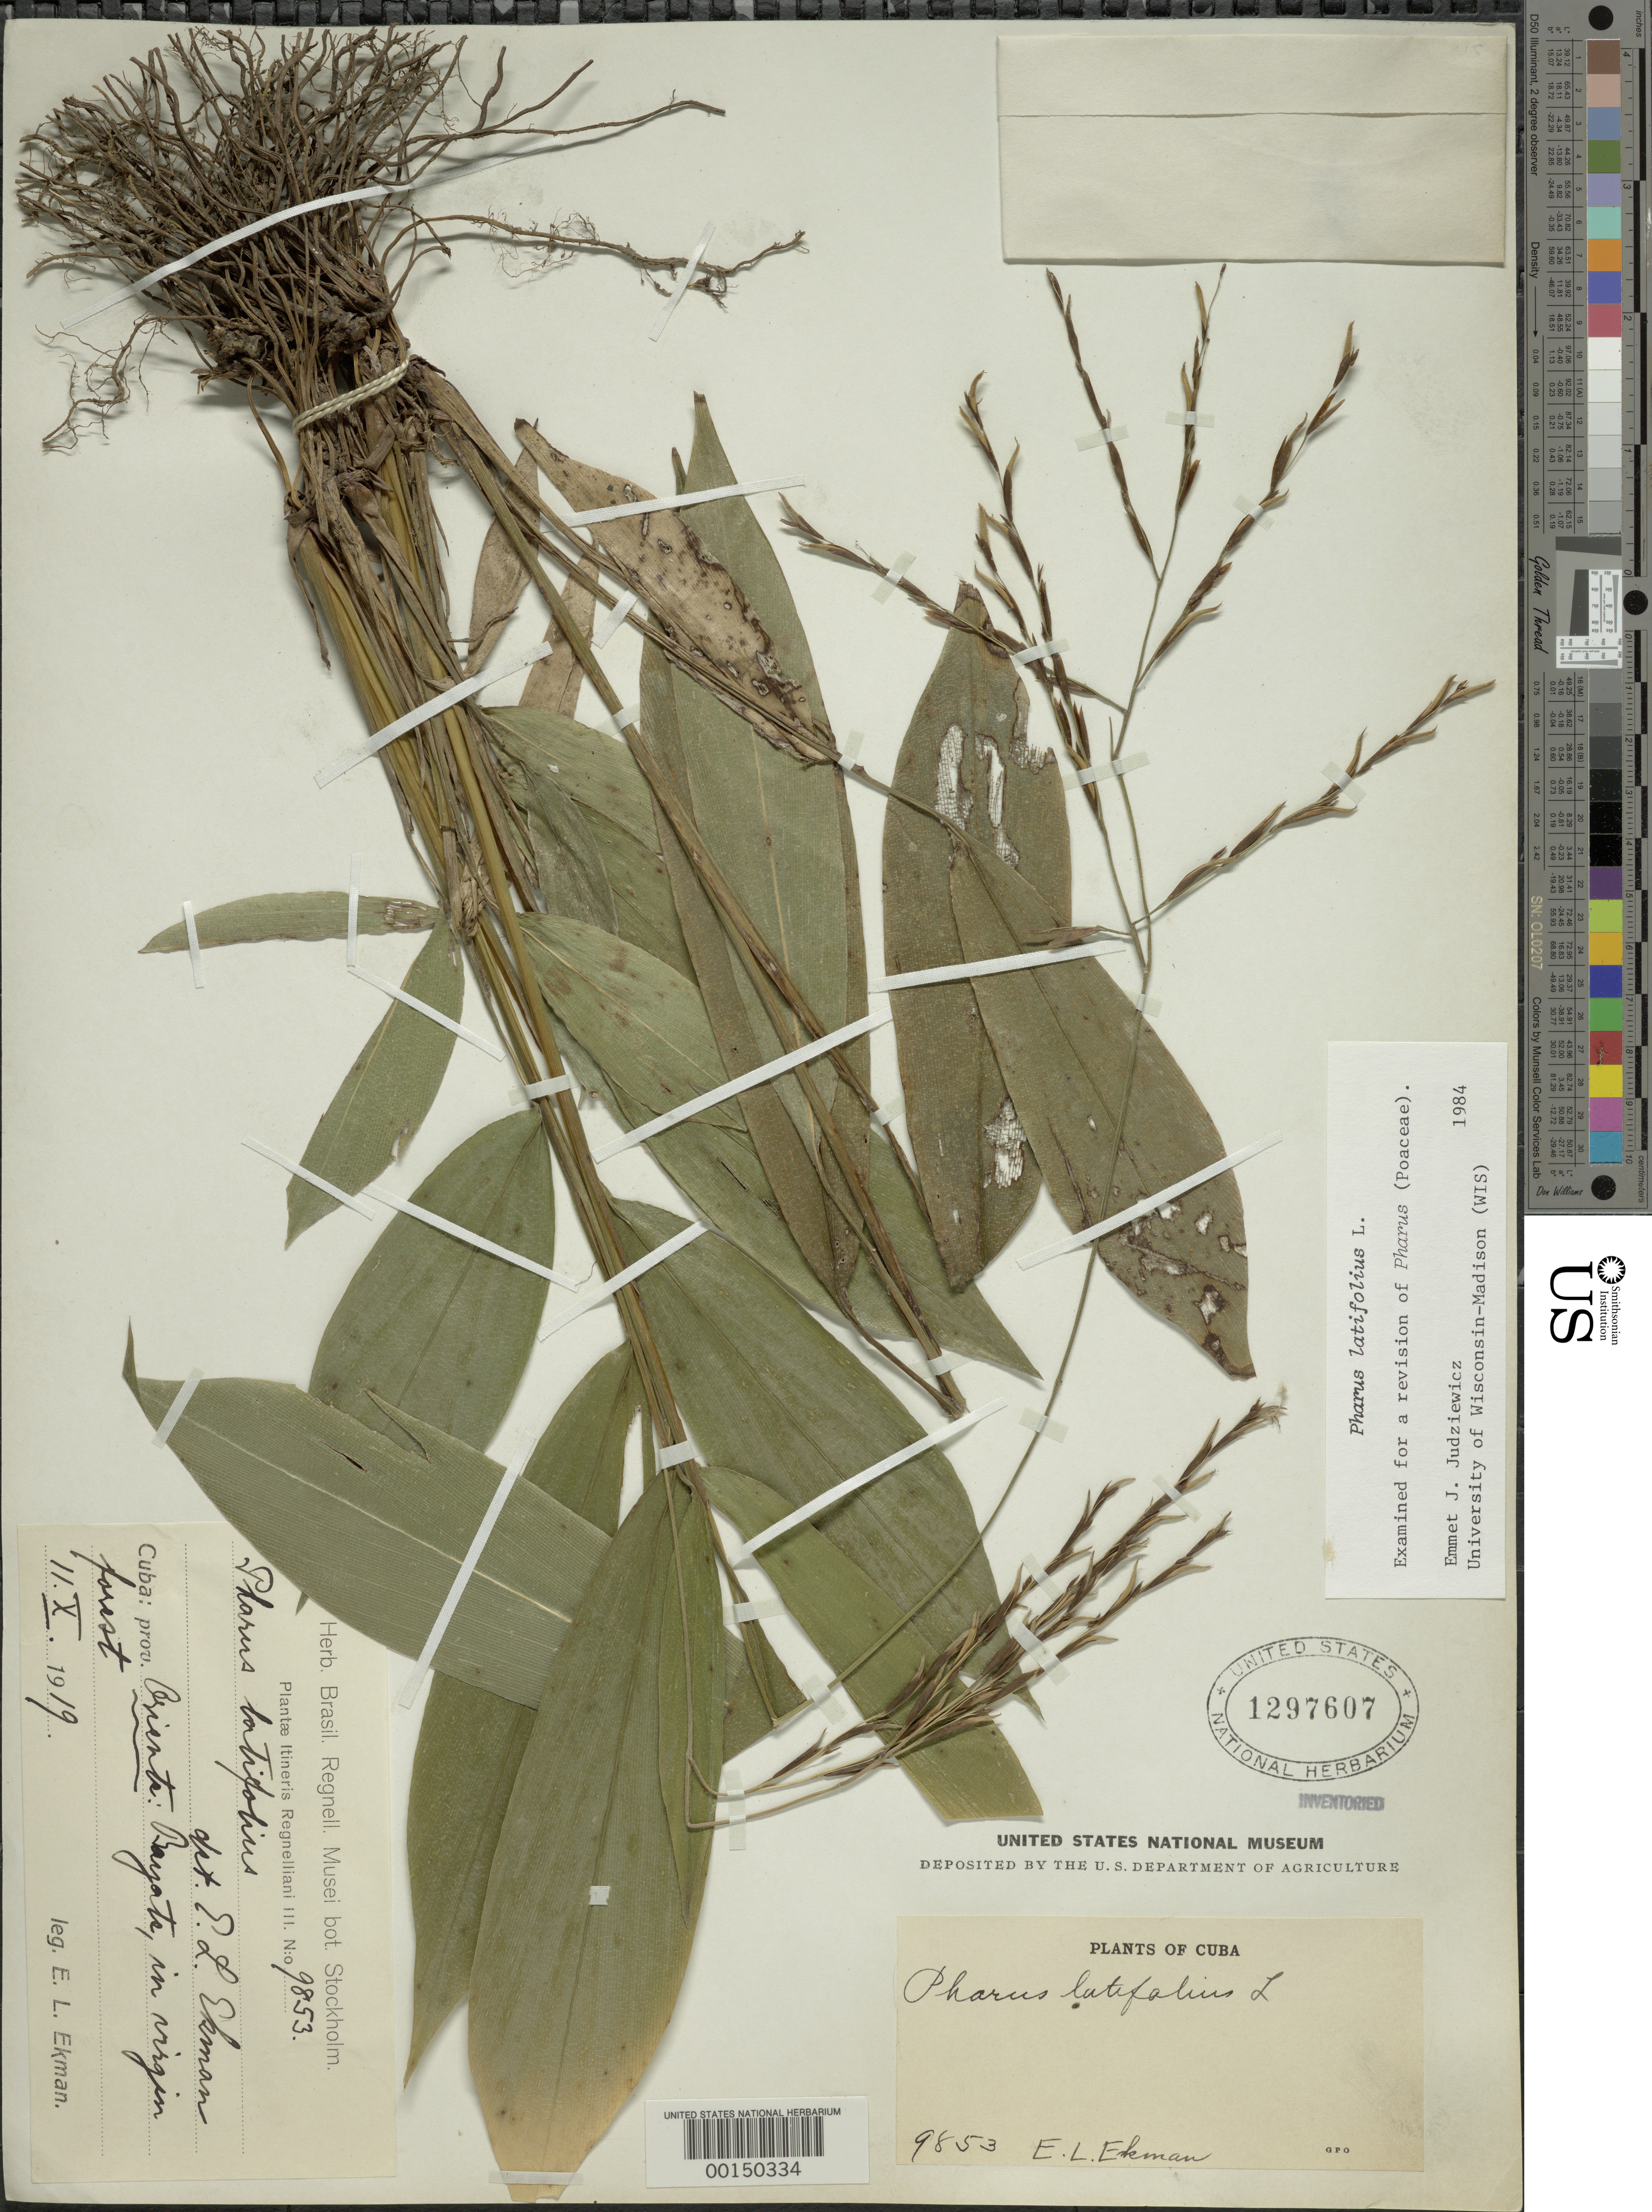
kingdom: Plantae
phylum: Tracheophyta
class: Liliopsida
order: Poales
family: Poaceae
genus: Pharus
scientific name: Pharus latifolius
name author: L.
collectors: E. L. Ekman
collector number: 9853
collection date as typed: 11 Oct 1919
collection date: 1919-10-11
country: Cuba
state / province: Oriente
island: Greater Antilles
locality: Bayate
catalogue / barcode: US 1297607